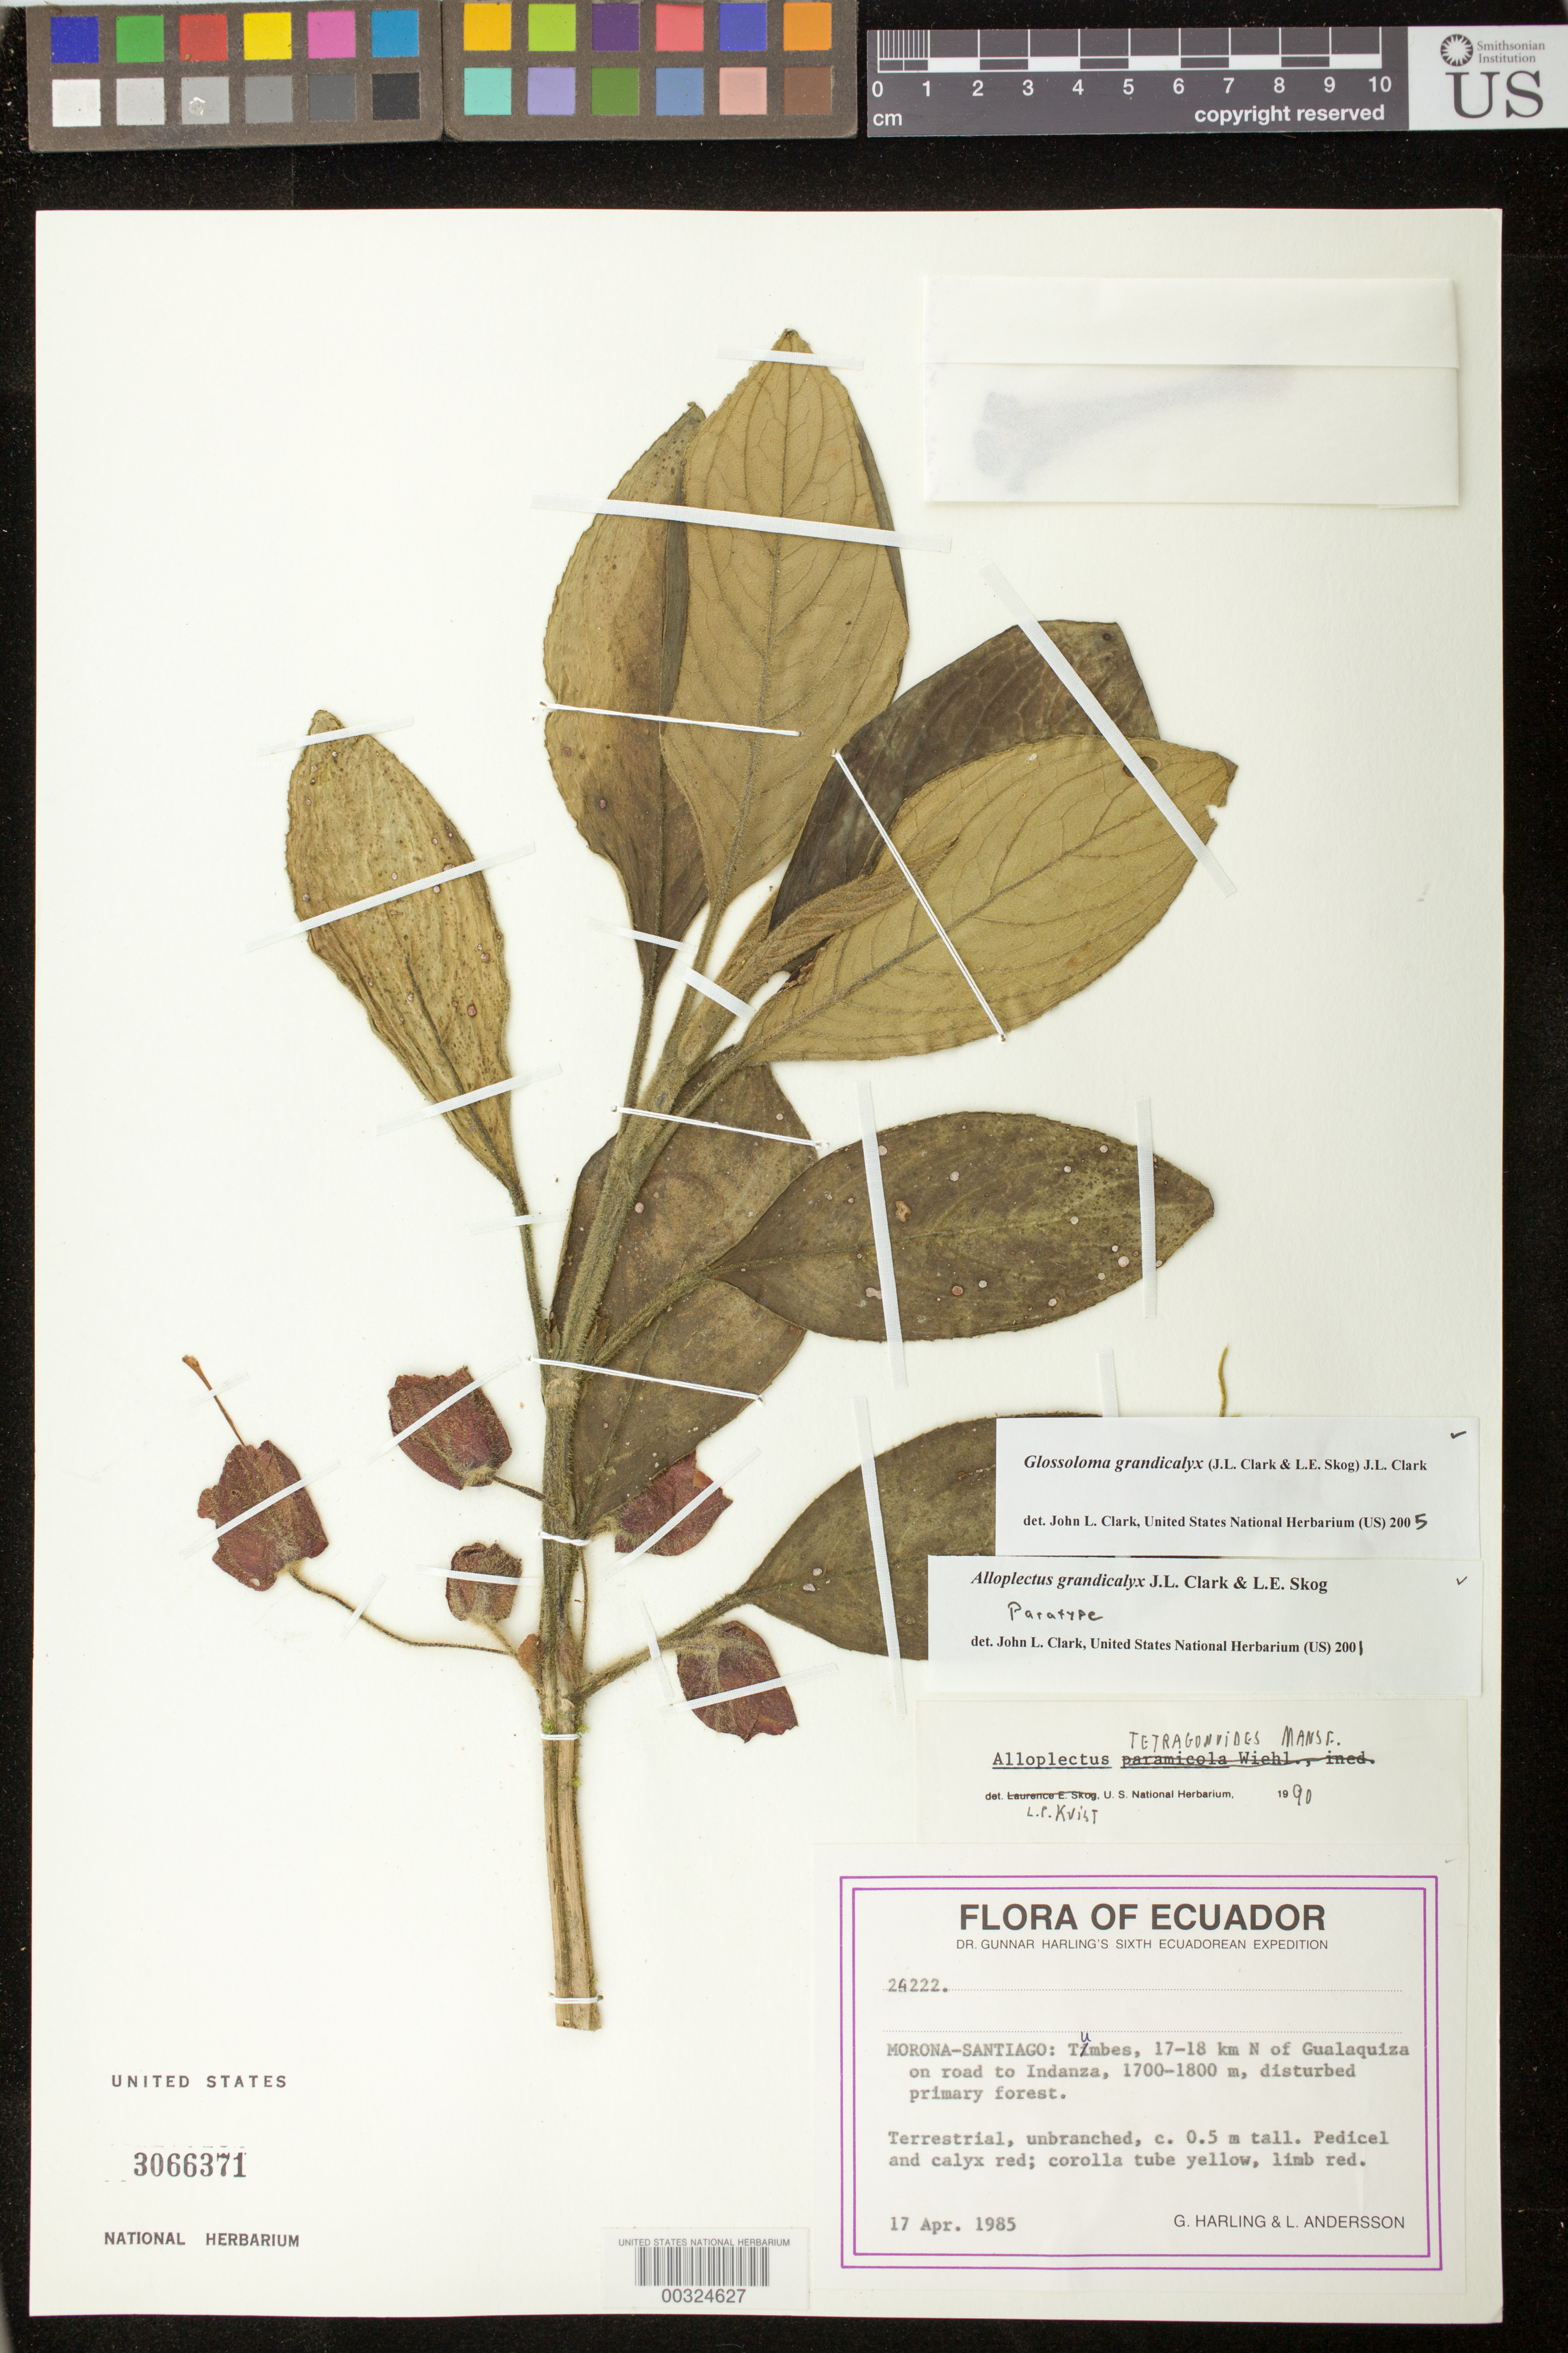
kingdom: Plantae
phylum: Tracheophyta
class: Magnoliopsida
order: Lamiales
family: Gesneriaceae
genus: Glossoloma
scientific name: Glossoloma grandicalyx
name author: (J.L. Clark & L.E. Skog) J.L. Clark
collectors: G. Harling & L. Andersson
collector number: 24222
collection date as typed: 17 Apr 1985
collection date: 1985-04-17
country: Ecuador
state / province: Morona-Santiago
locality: Tumbes, 17-18 km N of Gualaquiza on road to Indanza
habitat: Disturbed primary forest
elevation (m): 1700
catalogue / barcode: US 3066371